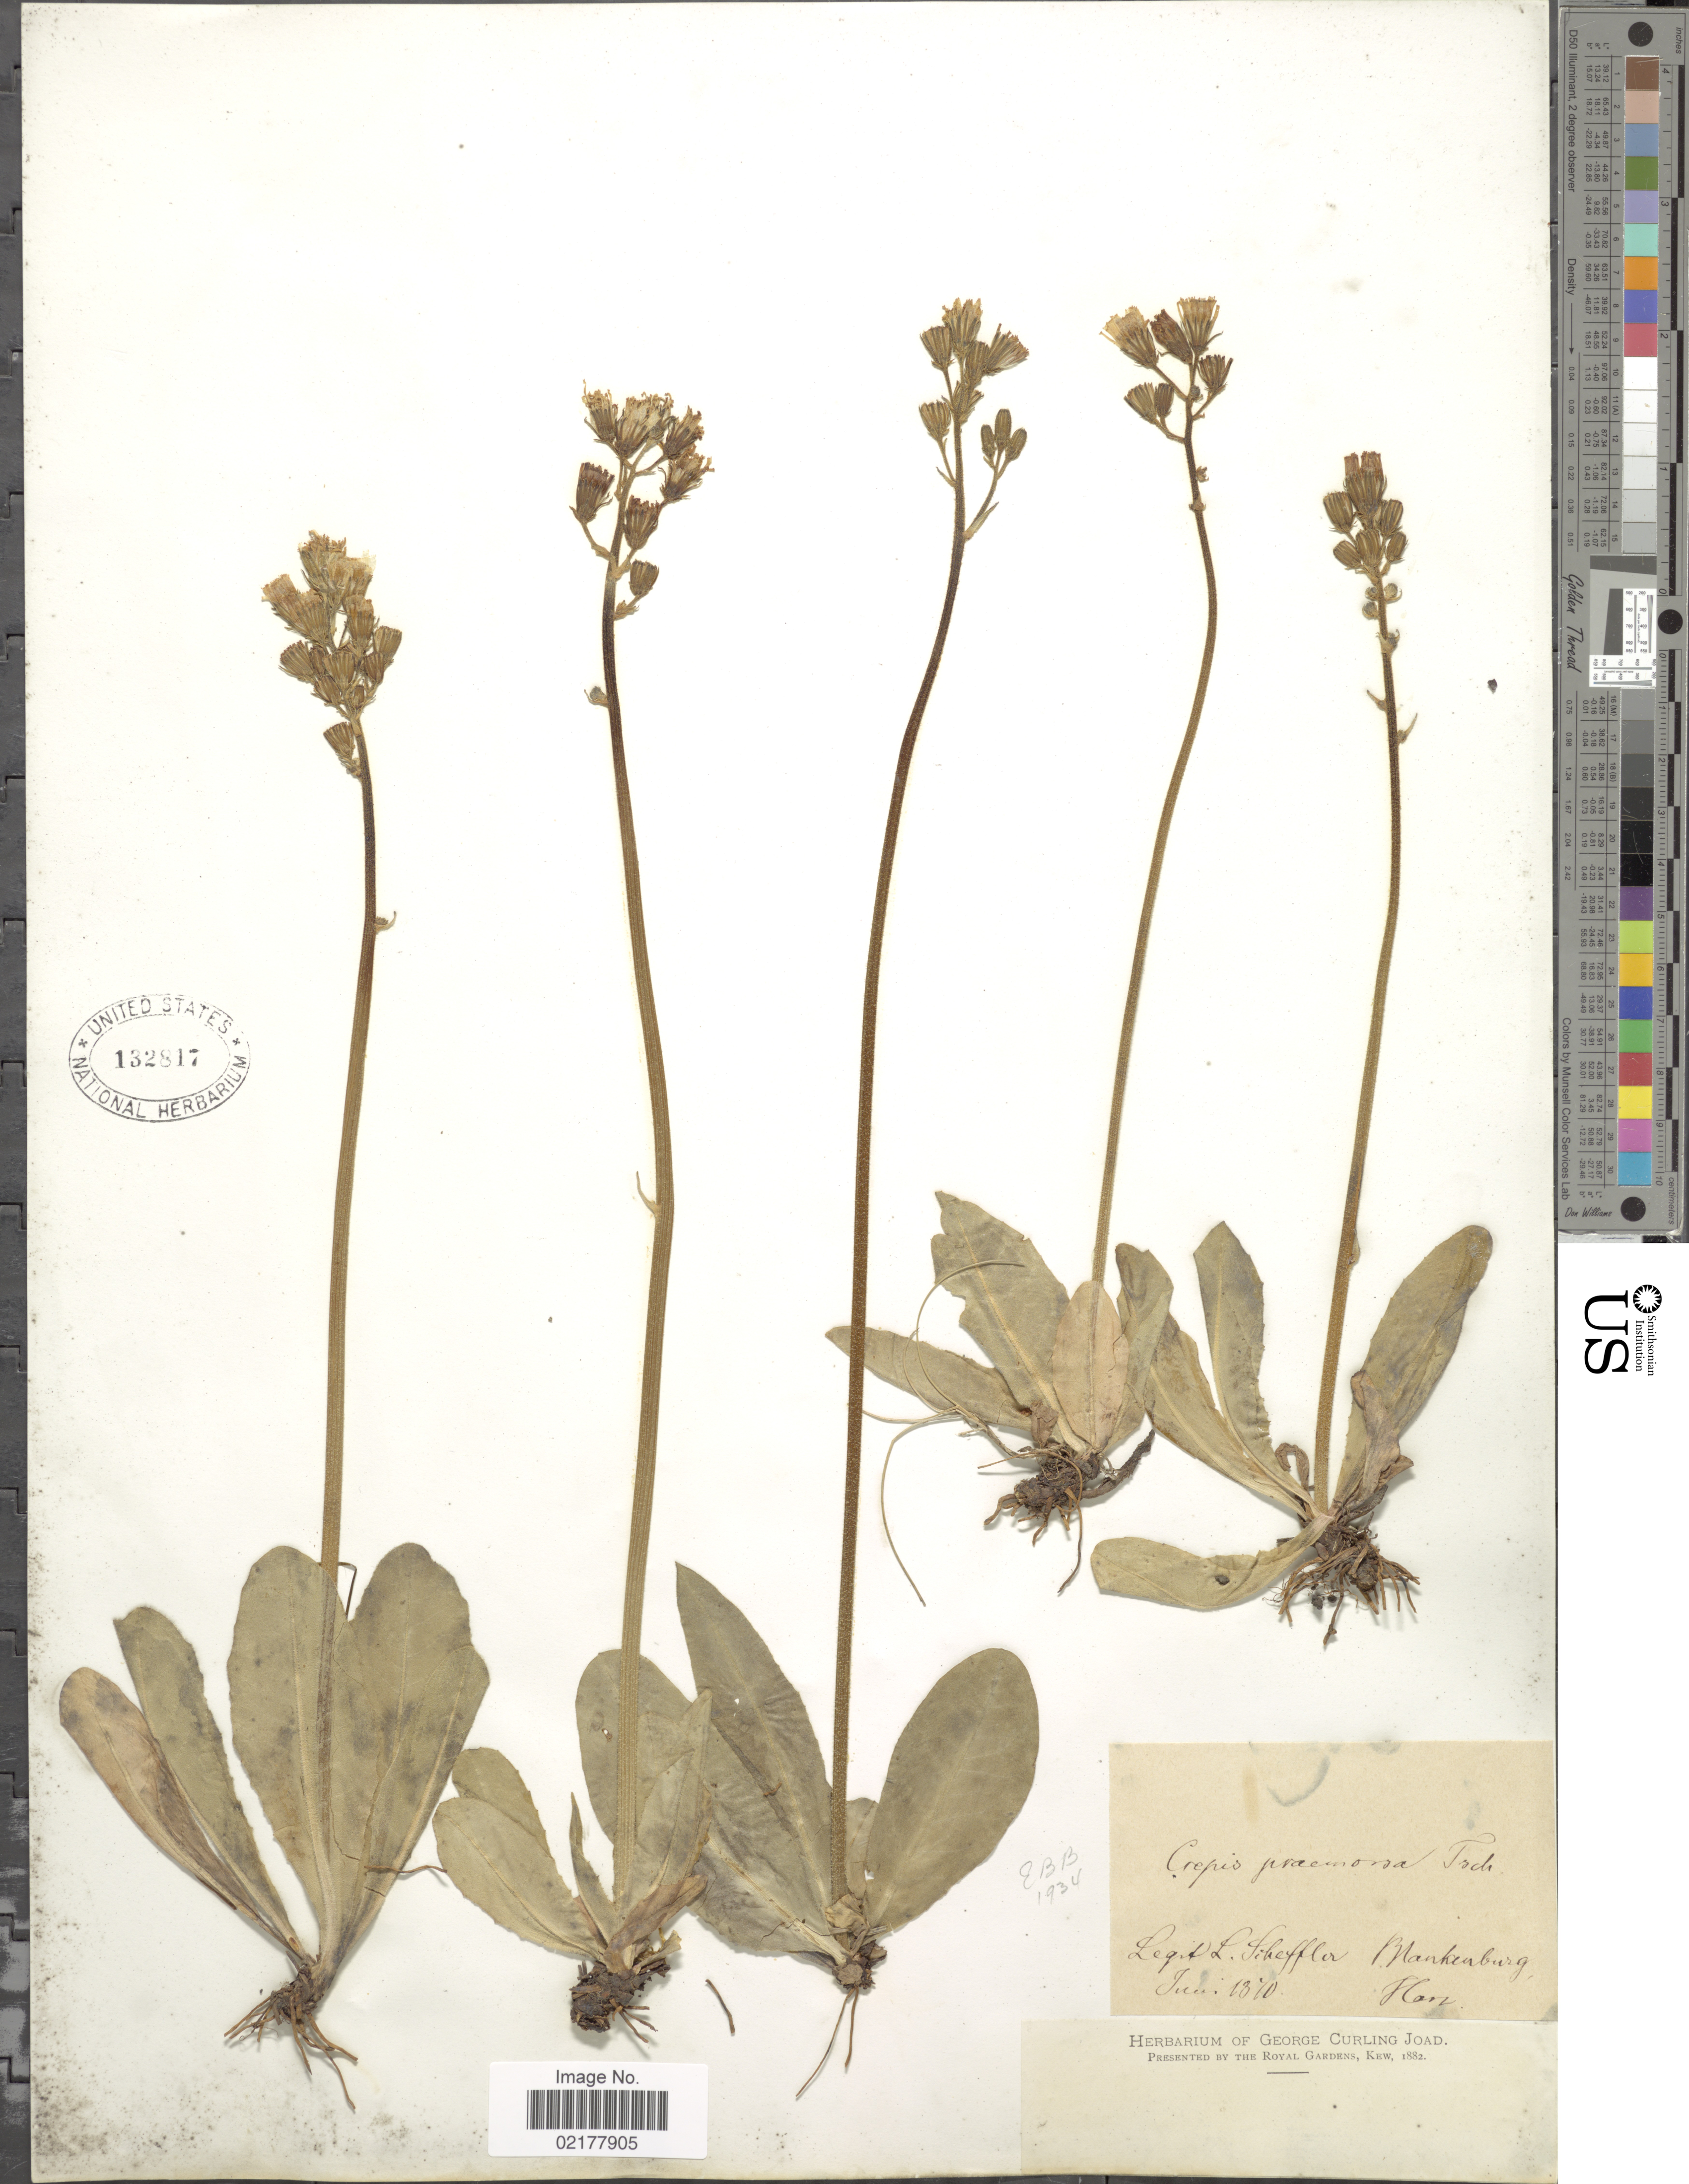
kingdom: Plantae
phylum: Tracheophyta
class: Magnoliopsida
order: Asterales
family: Asteraceae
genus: Crepis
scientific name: Crepis praemorsa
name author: (L.) Walther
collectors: L. Scheffler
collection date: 1870-06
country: Germany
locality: Blankenburg, Harz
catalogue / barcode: US 132817